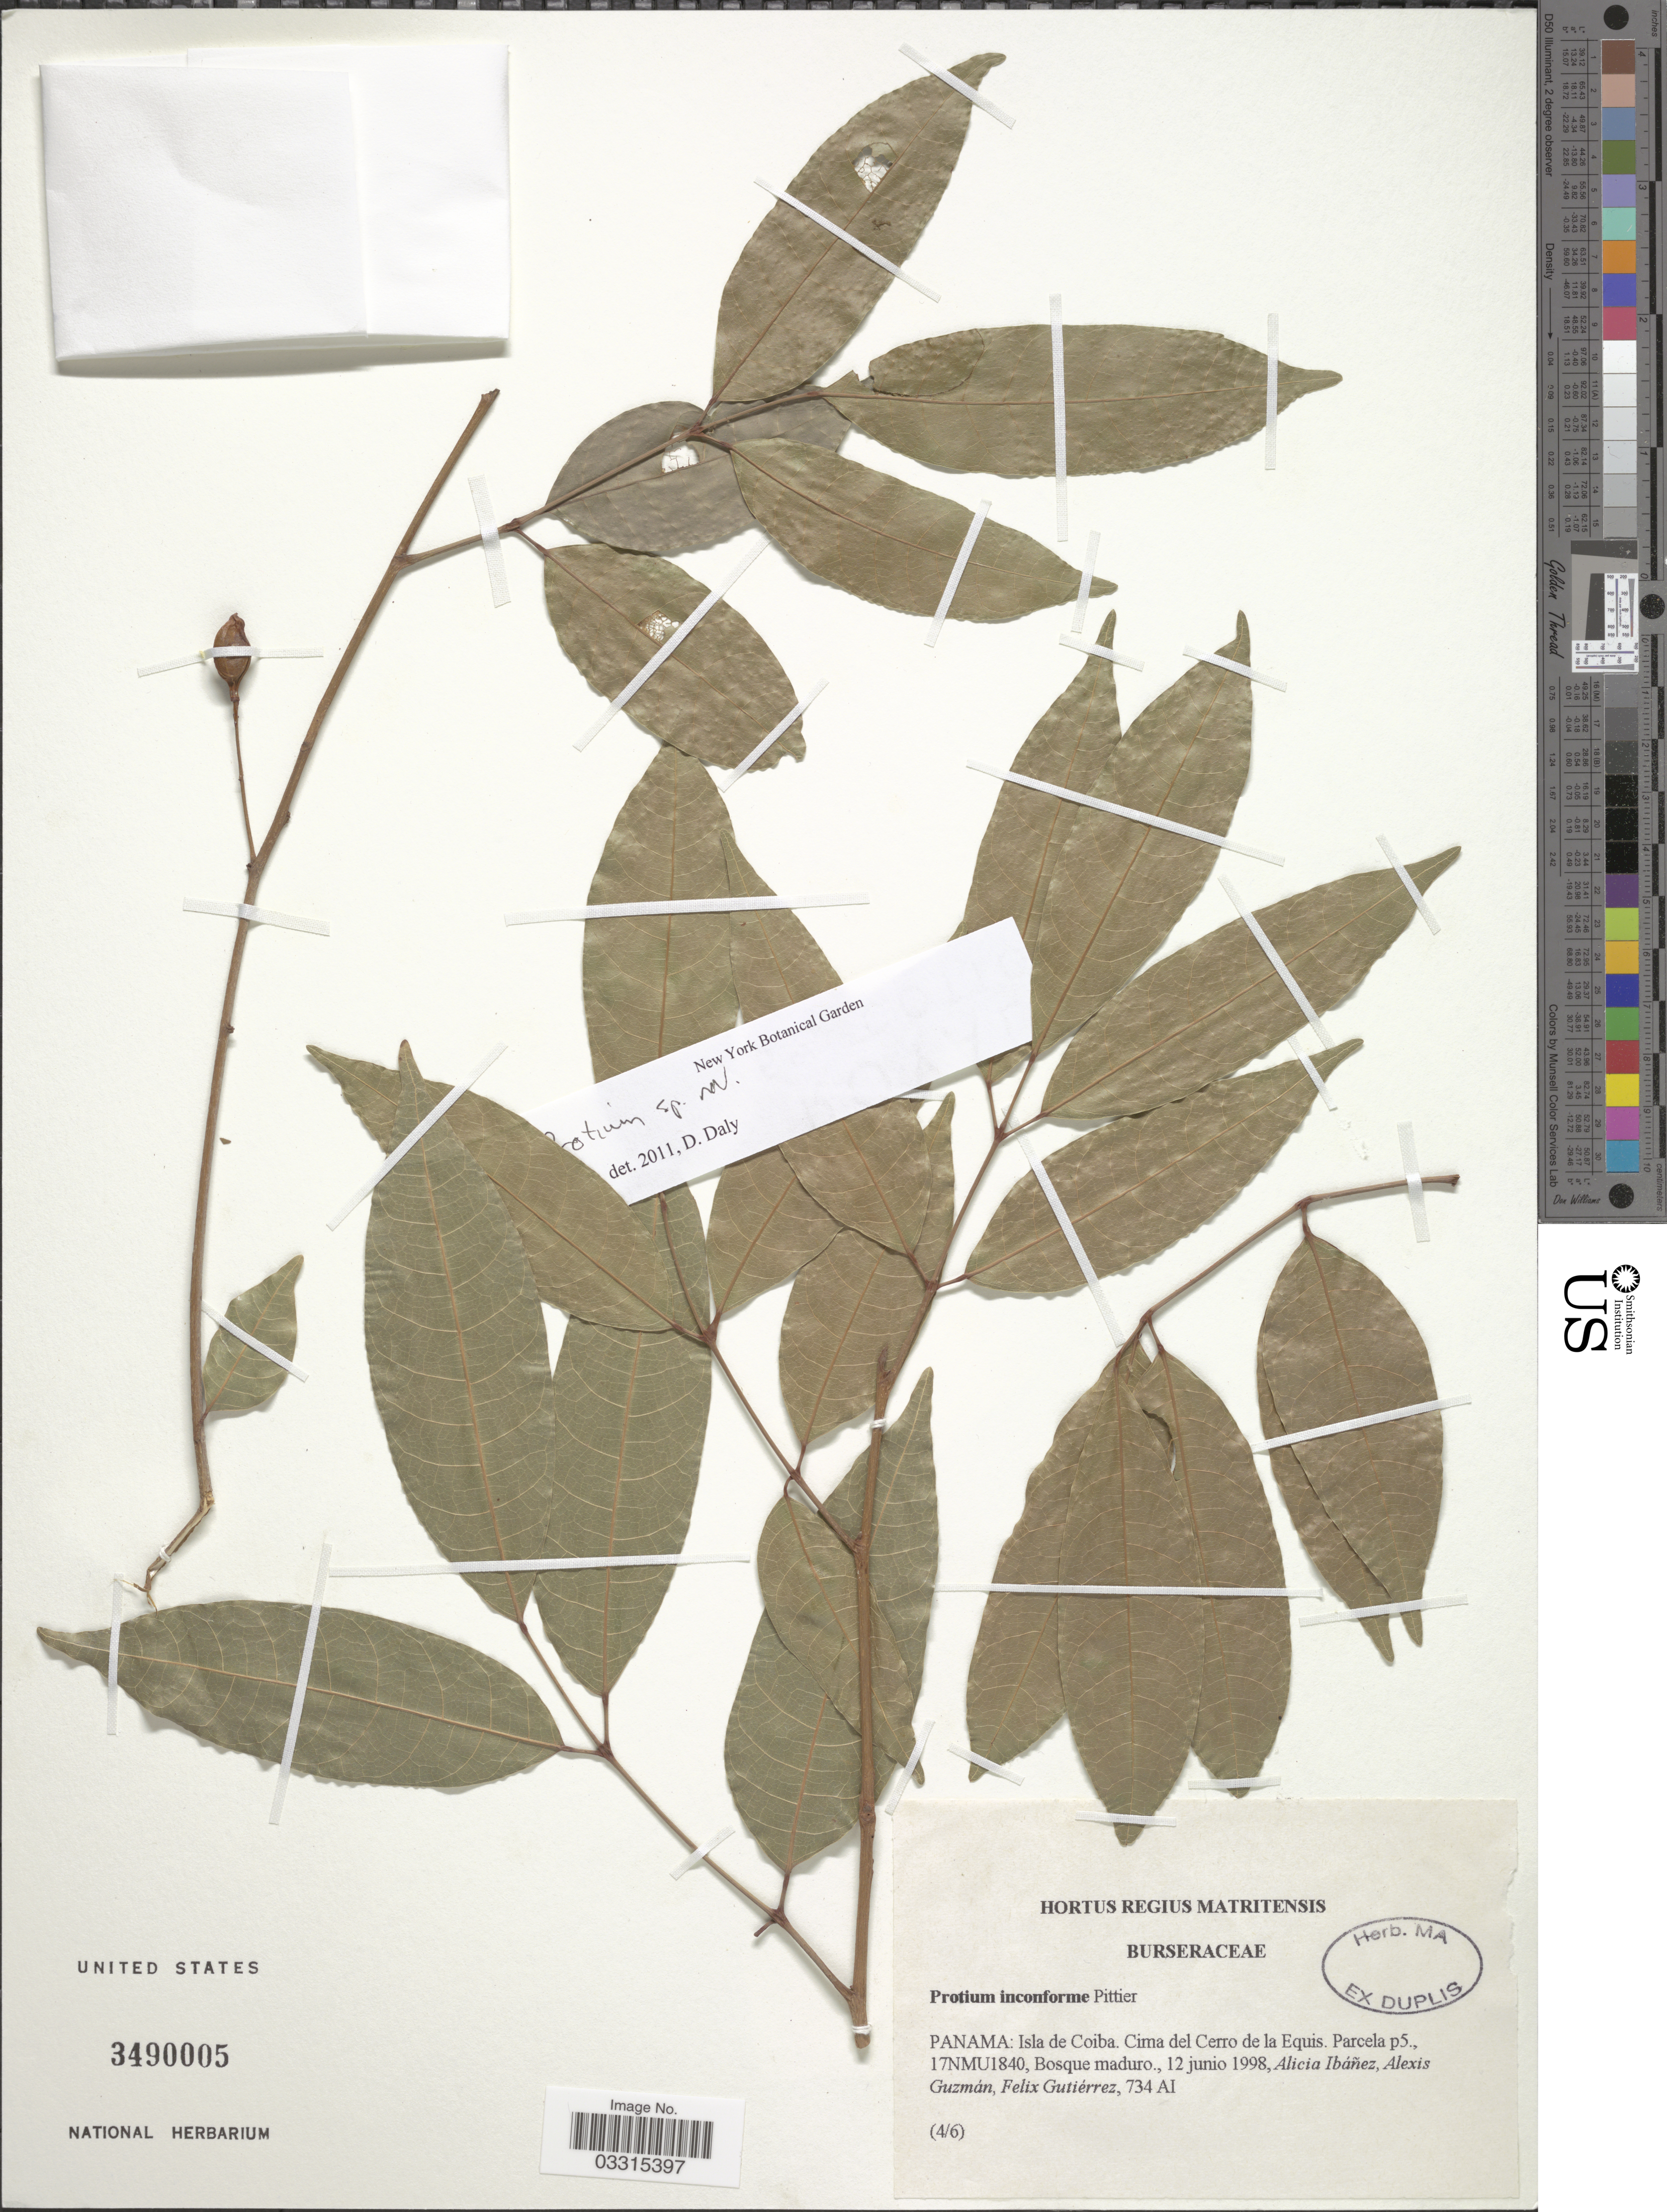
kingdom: Plantae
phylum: Tracheophyta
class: Magnoliopsida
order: Sapindales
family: Burseraceae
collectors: A. Ibáñez, A. Guzman & F. Gutierrez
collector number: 734AI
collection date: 1998-06-12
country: Panama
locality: Isla de Coiba, Cima del Cerro de la Equis, Parcela p5., 17NMU1840.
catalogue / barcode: US 3490005